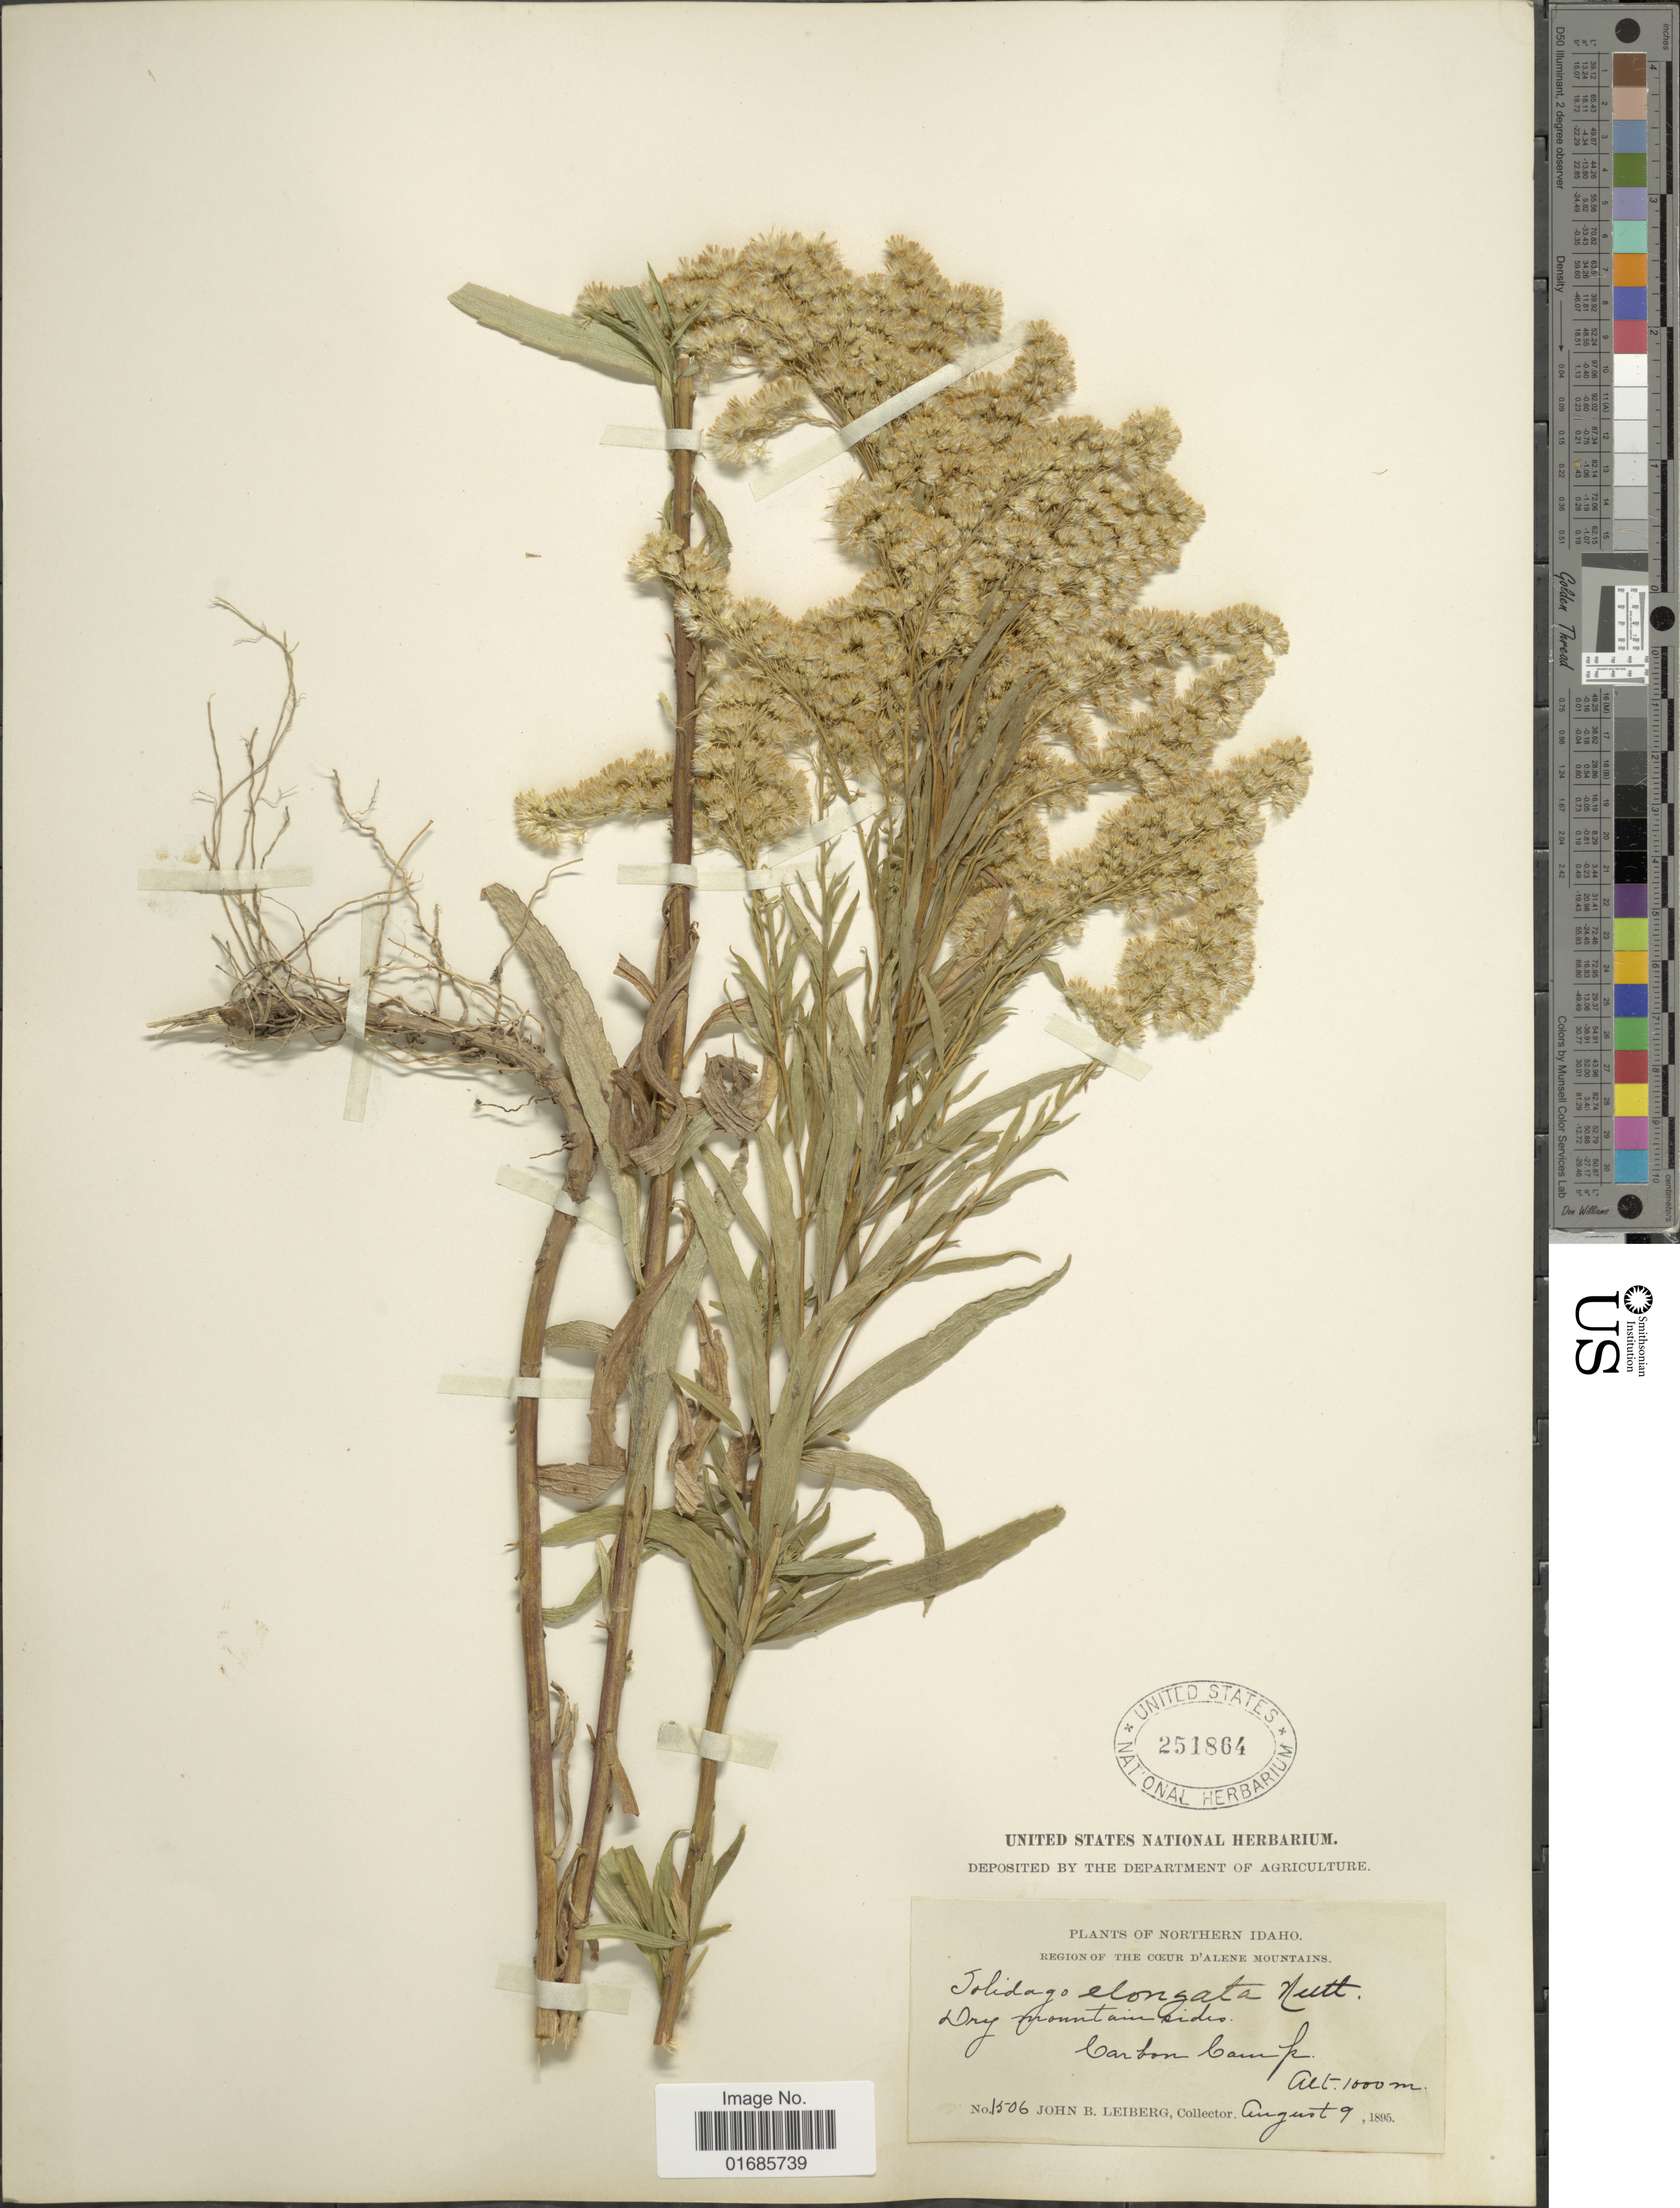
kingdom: Plantae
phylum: Tracheophyta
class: Magnoliopsida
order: Asterales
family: Asteraceae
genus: Solidago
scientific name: Solidago canadensis var. salebrosa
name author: (Piper) M.E. Jones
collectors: J. Leiberg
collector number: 1506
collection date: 1895-08-09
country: United States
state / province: Idaho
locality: Northern Idaho, region of the Coeur D'Alene Mountains, Carbon Camp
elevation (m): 1000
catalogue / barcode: US 251864